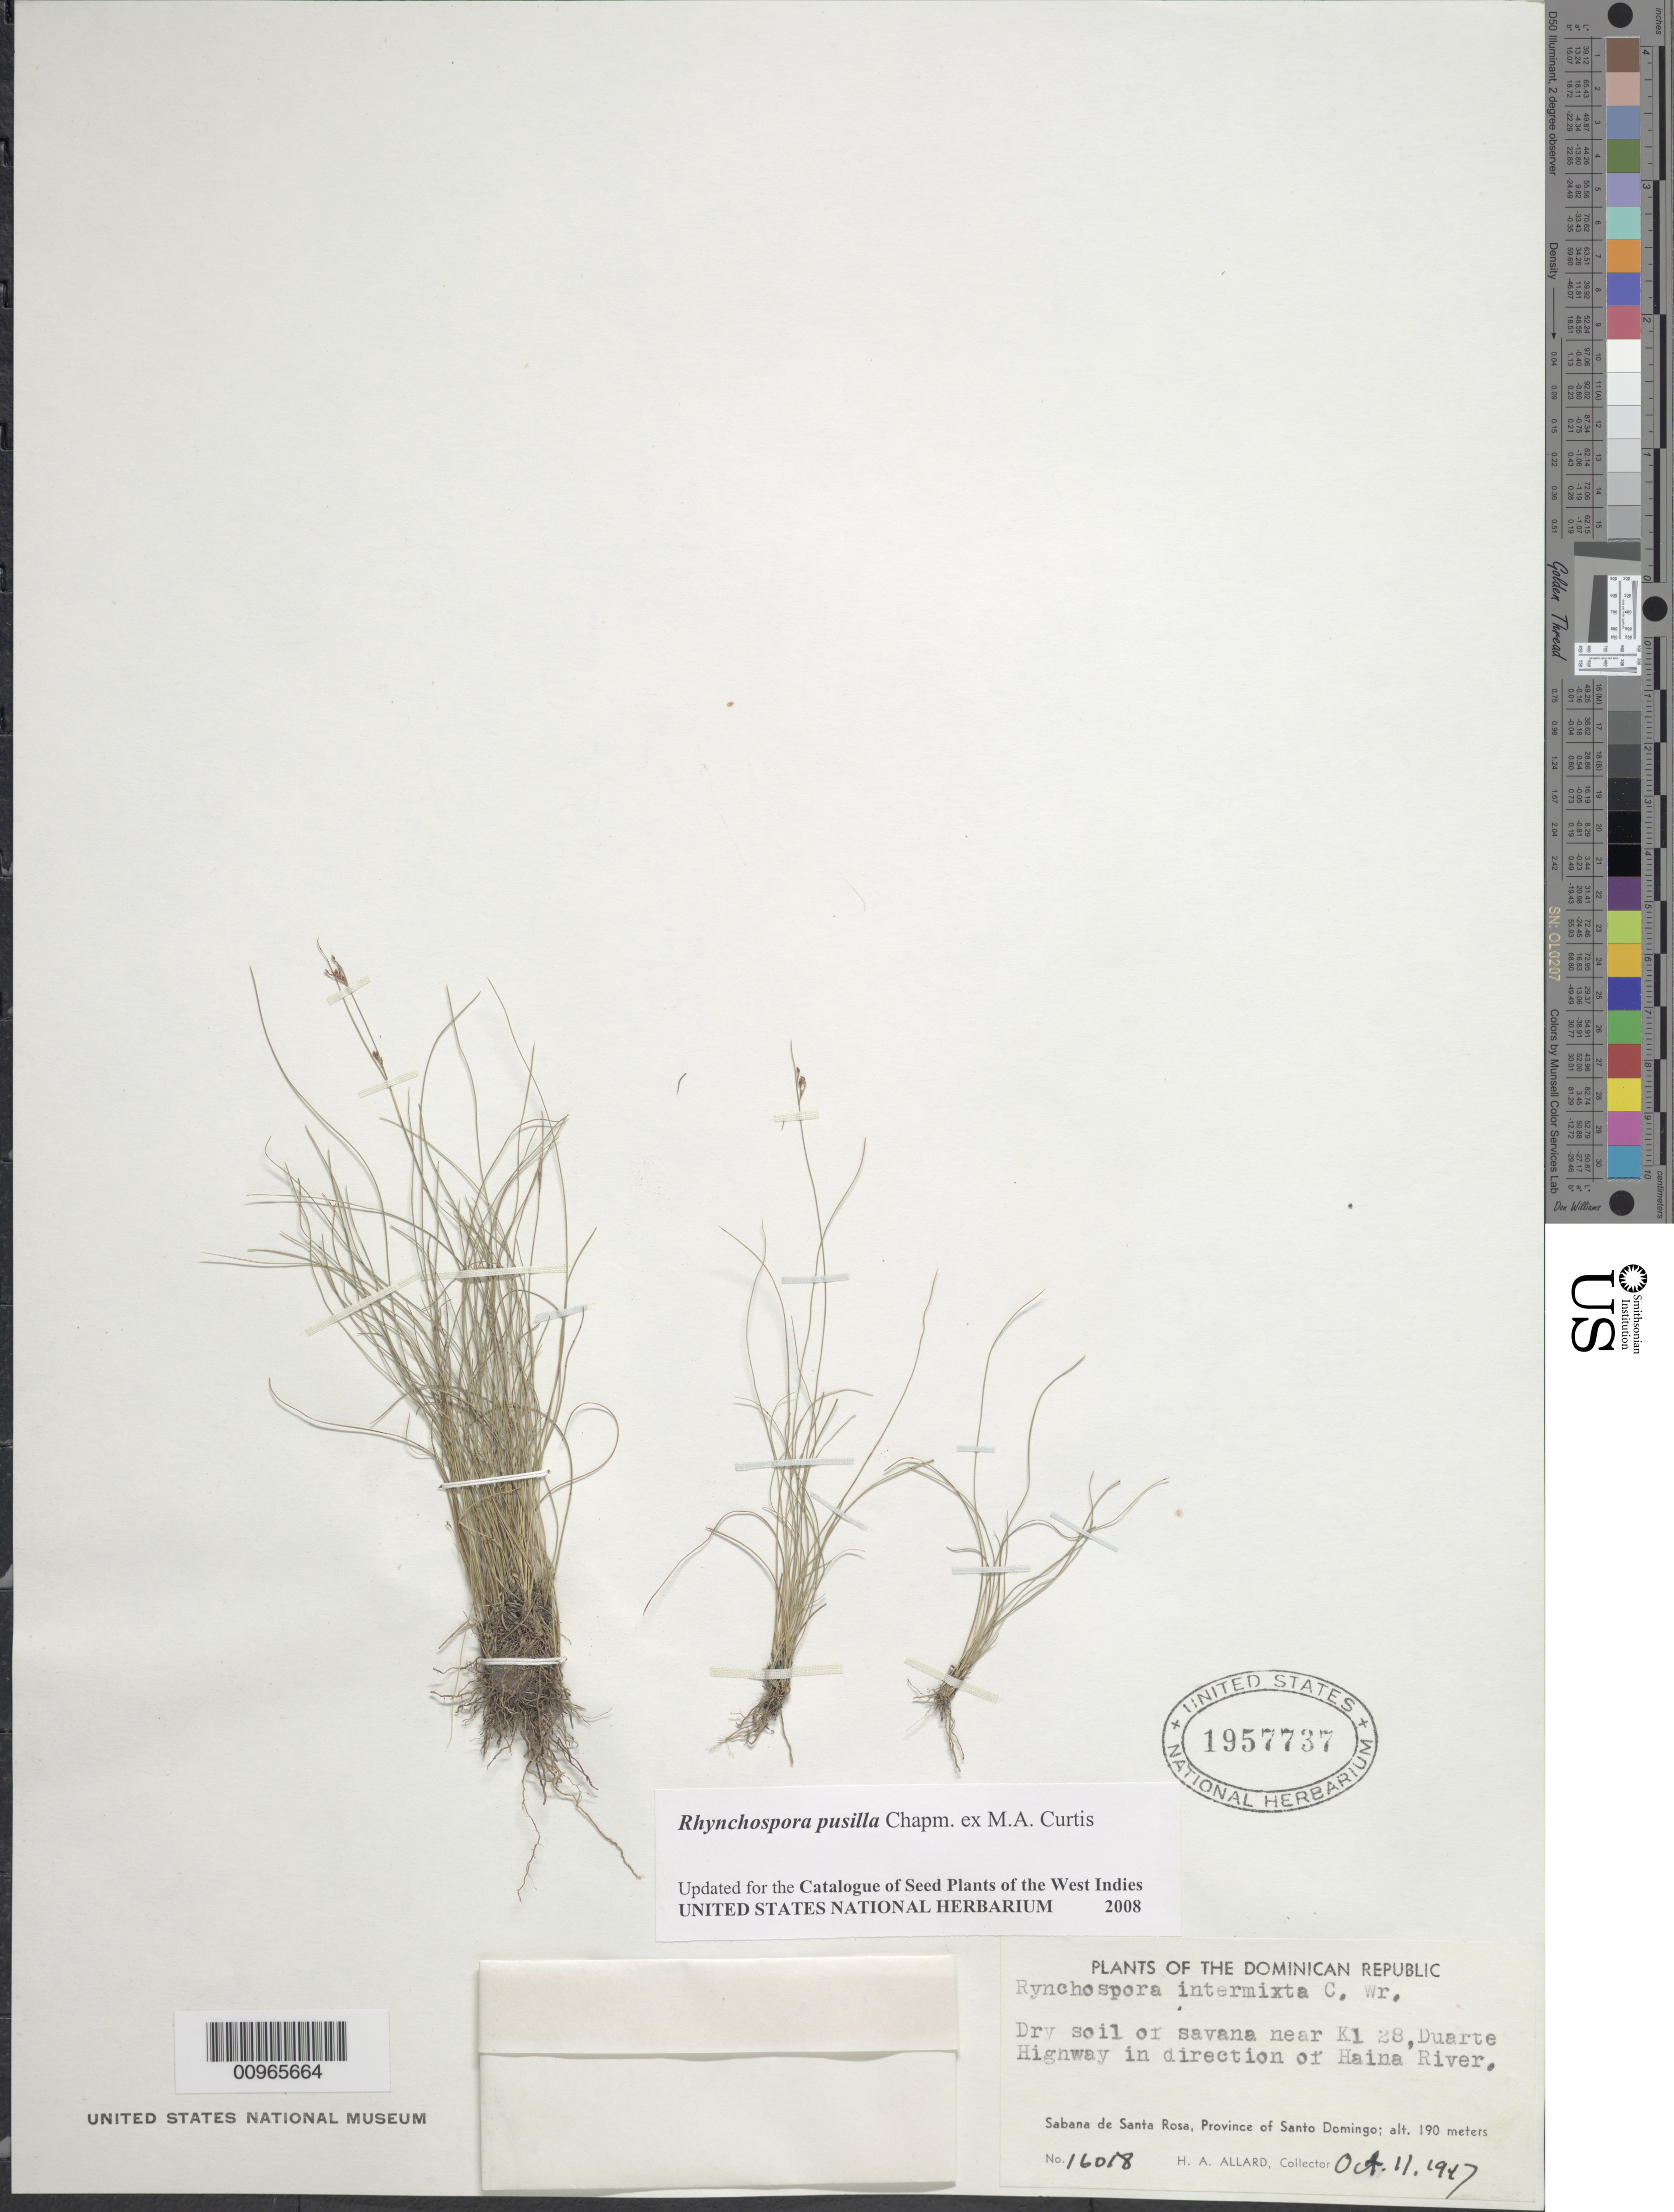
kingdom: Plantae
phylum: Tracheophyta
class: Liliopsida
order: Poales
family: Cyperaceae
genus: Rhynchospora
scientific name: Rhynchospora intermixta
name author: C. Wright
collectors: H. A. Allard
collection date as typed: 11 Oct 1947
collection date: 1947-10-11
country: Dominican Republic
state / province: Santo Domingo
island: Hispaniola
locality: Sabana de Santa Rosa, savana near Kl 28, Duarte Highway in direction of Haina River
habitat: Dry soil of savana near highway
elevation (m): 190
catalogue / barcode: US 1957737